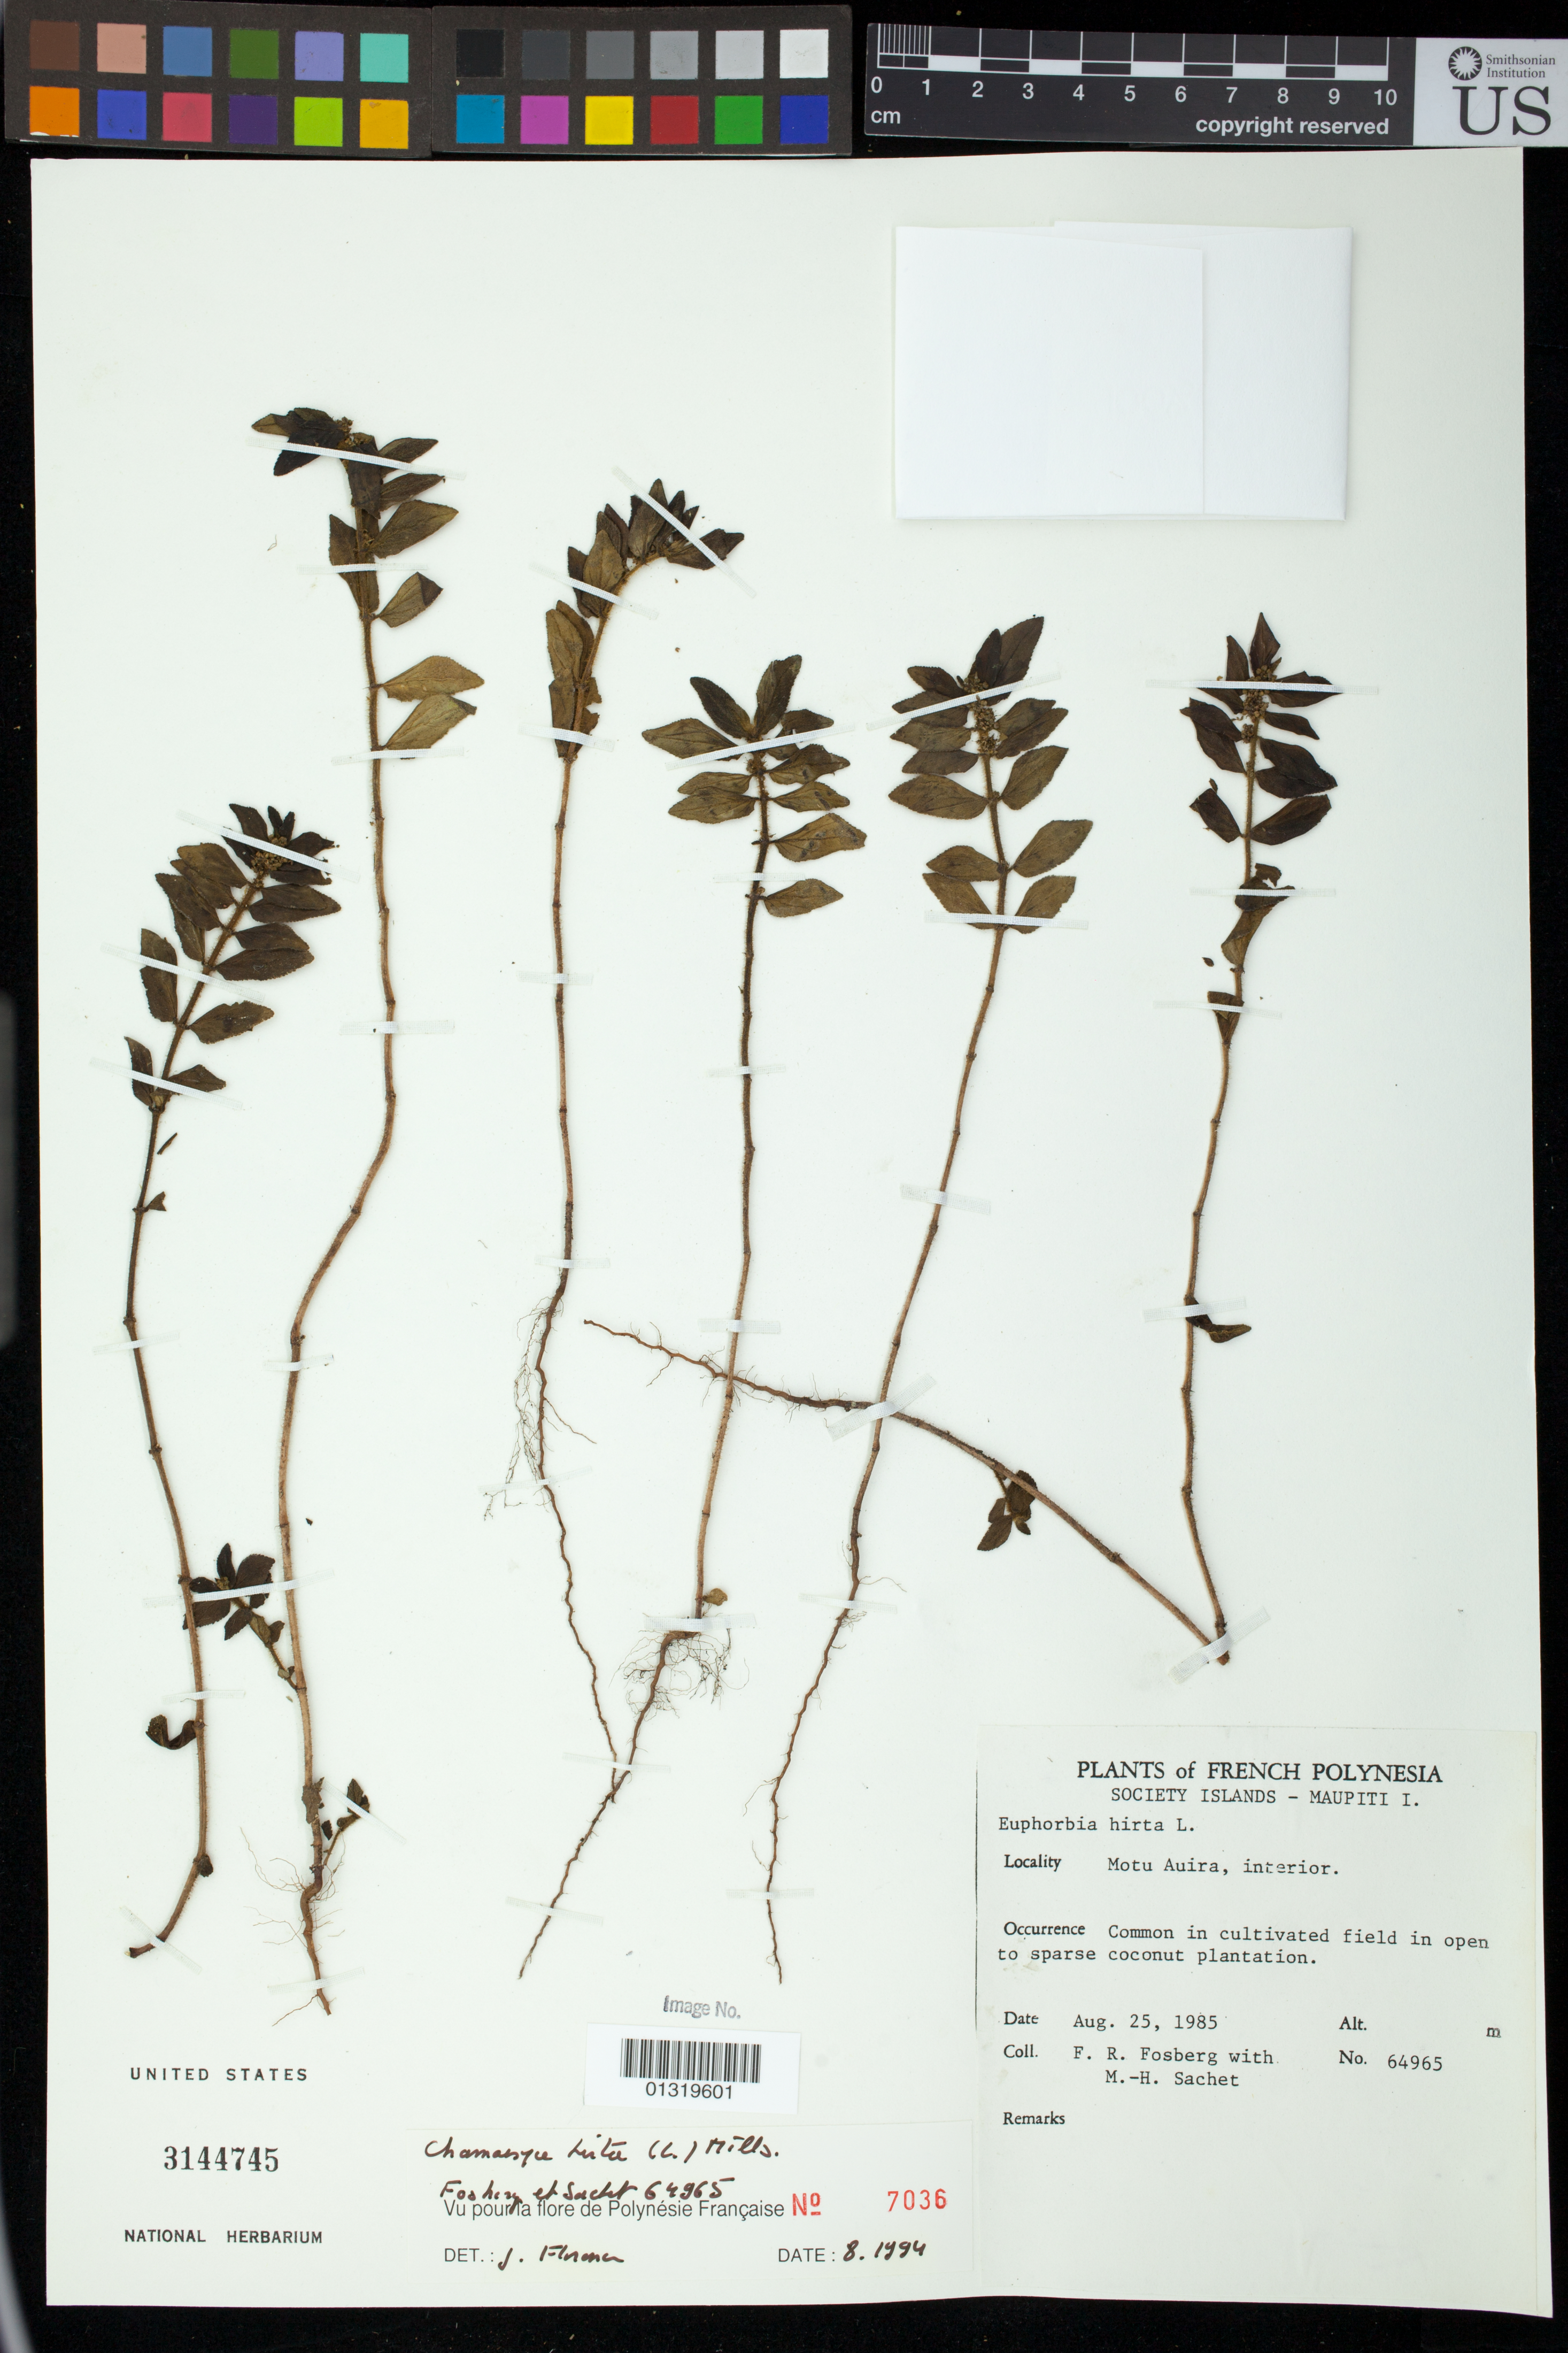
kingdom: Plantae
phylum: Tracheophyta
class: Magnoliopsida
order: Malpighiales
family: Euphorbiaceae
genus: Euphorbia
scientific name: Euphorbia hirta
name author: L.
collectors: F. R. Fosberg & M.-H. Sachet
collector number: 64965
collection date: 1985-08-25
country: French Polynesia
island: Maupiti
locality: Maupiti I.; Motu Auira, interior.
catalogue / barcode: US 3144745